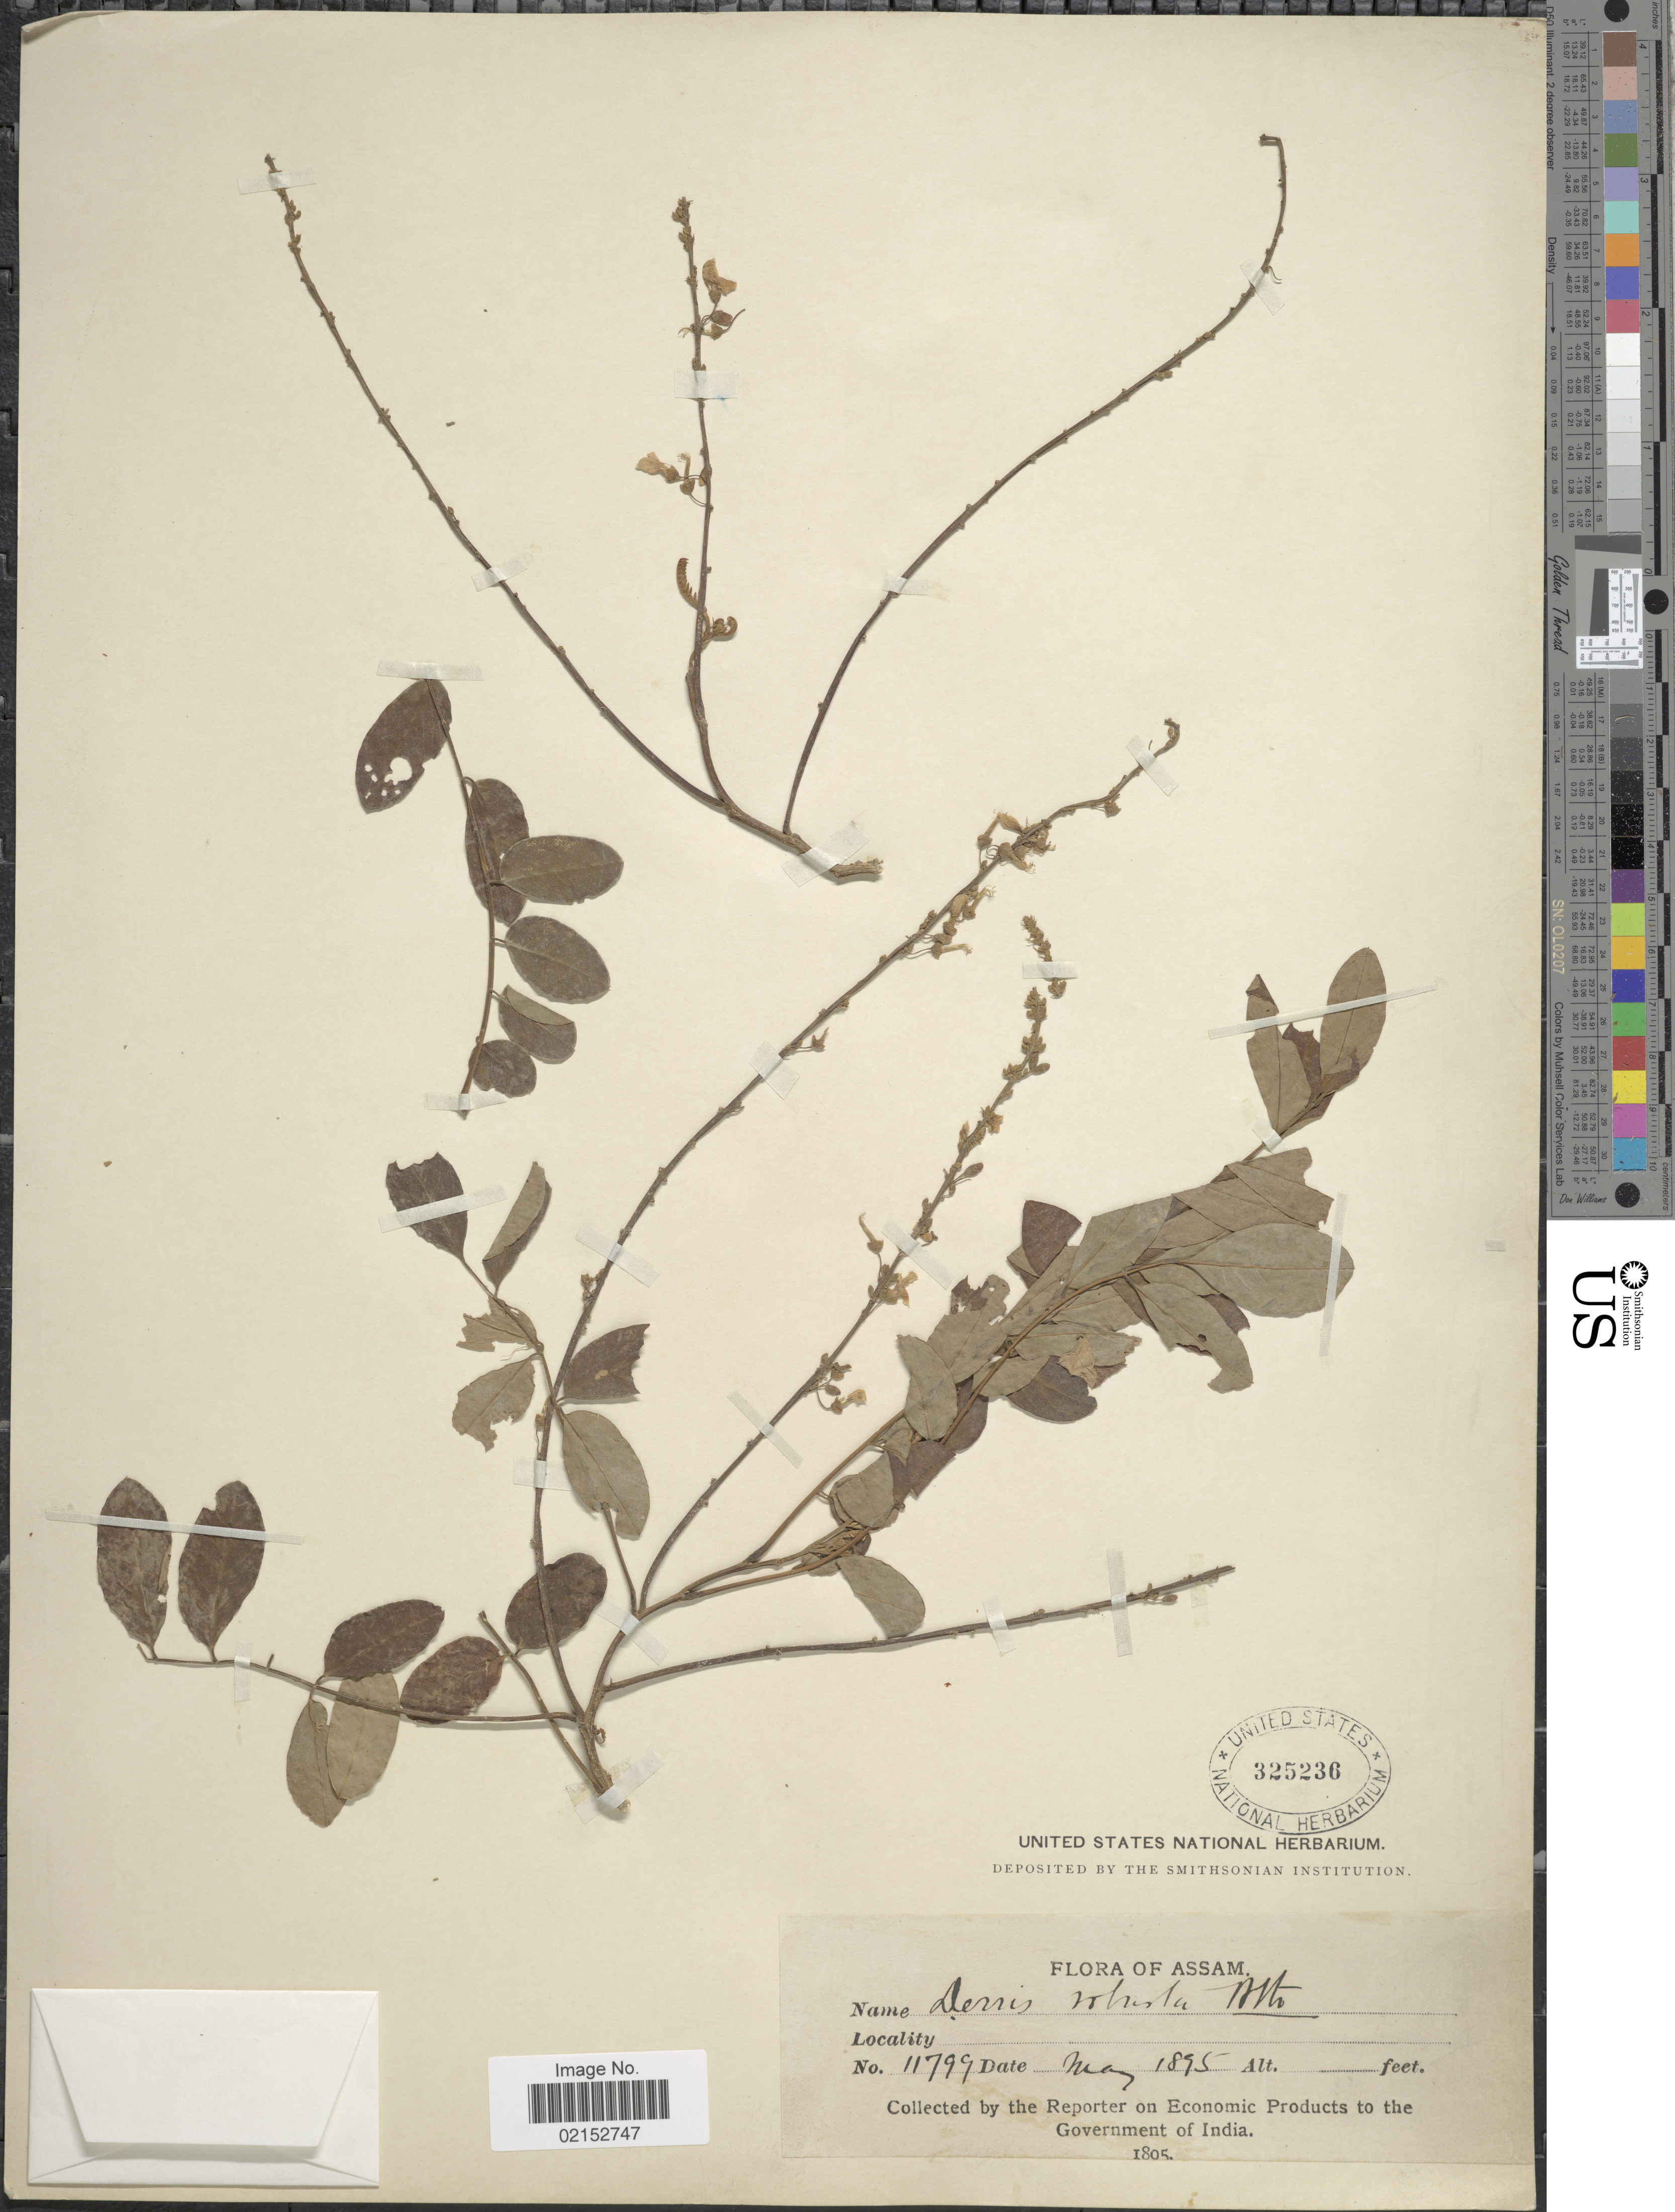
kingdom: Plantae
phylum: Tracheophyta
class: Magnoliopsida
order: Fabales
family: Fabaceae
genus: Brachypterum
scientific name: Brachypterum robustum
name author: (Roxb. ex DC.) Adema & Sirich.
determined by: Strong, Mark T., (BOT), Smithsonian Institution - National Museum of Natural History (UNITED STATES)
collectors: G. Reporter on Economic Products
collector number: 11799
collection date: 1895-05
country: India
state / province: Assam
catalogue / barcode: US 325236